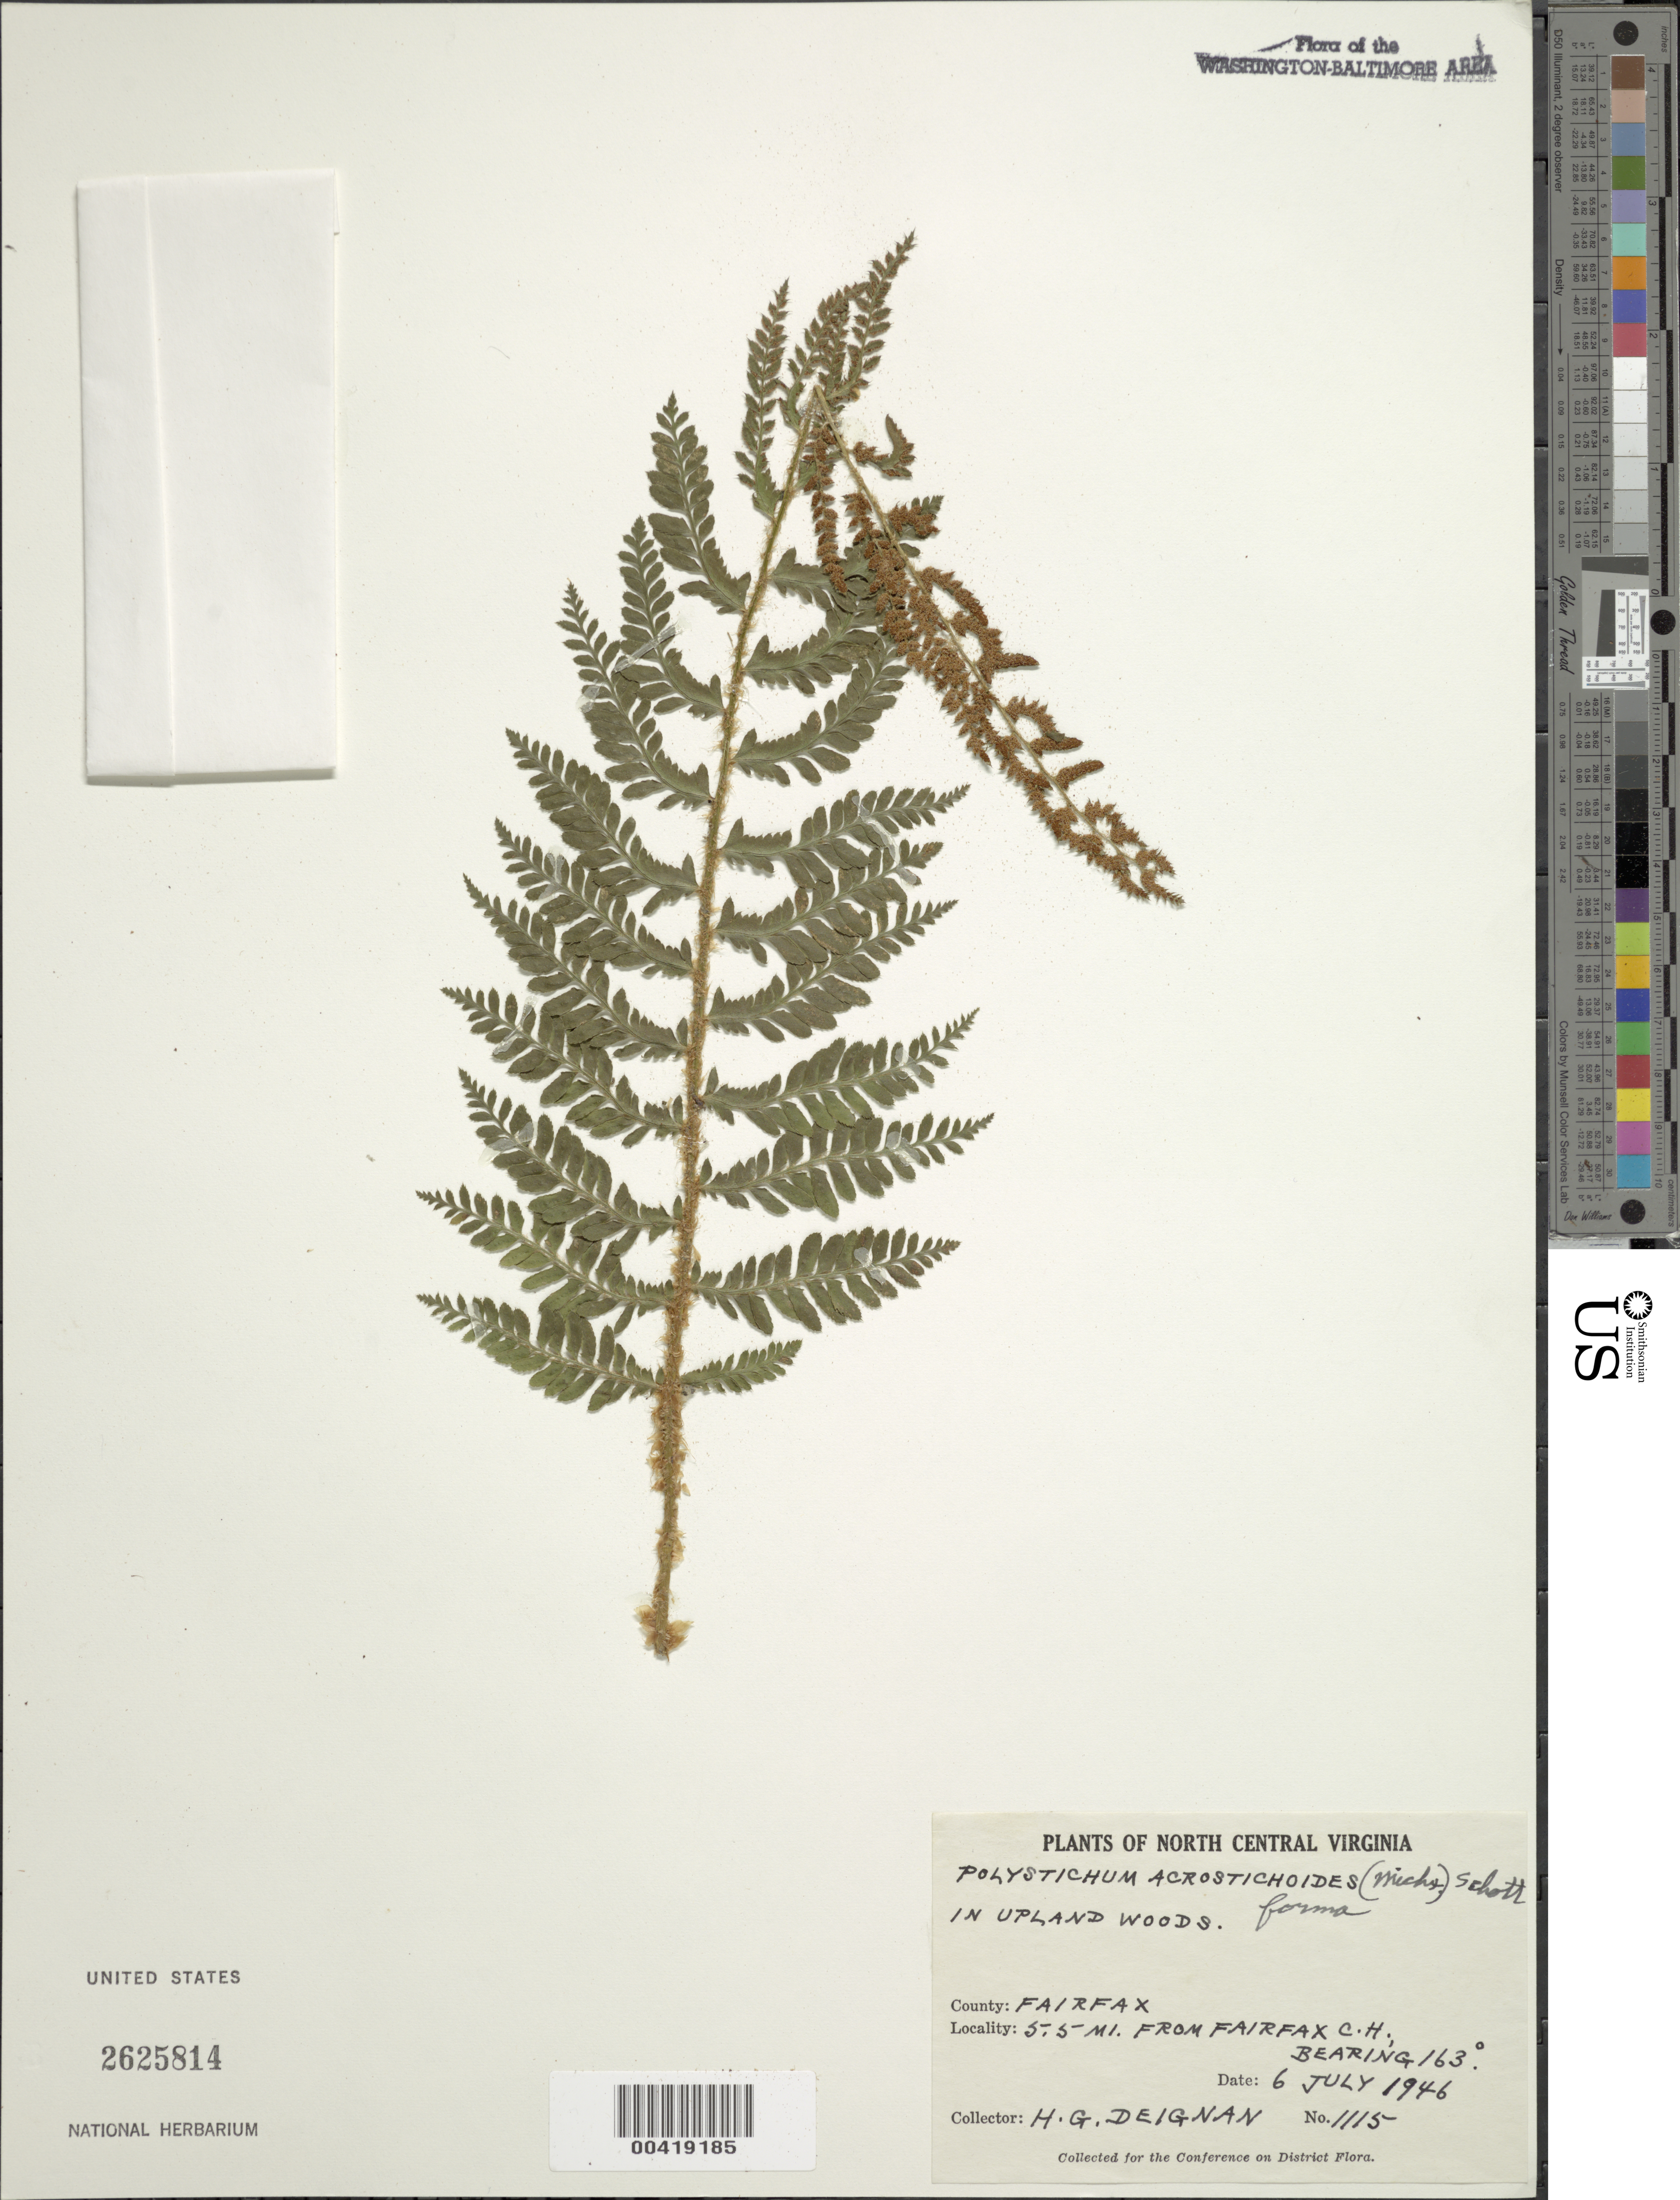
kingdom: Plantae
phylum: Tracheophyta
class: Polypodiopsida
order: Polypodiales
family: Dryopteridaceae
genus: Polystichum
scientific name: Polystichum acrostichoides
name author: (Michx.) Schott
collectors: H. Deignan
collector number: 1115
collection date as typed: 06 Jul 1946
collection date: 1946-07-06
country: United States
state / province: Virginia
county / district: Fairfax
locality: Upland Woods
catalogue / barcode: US 2625814